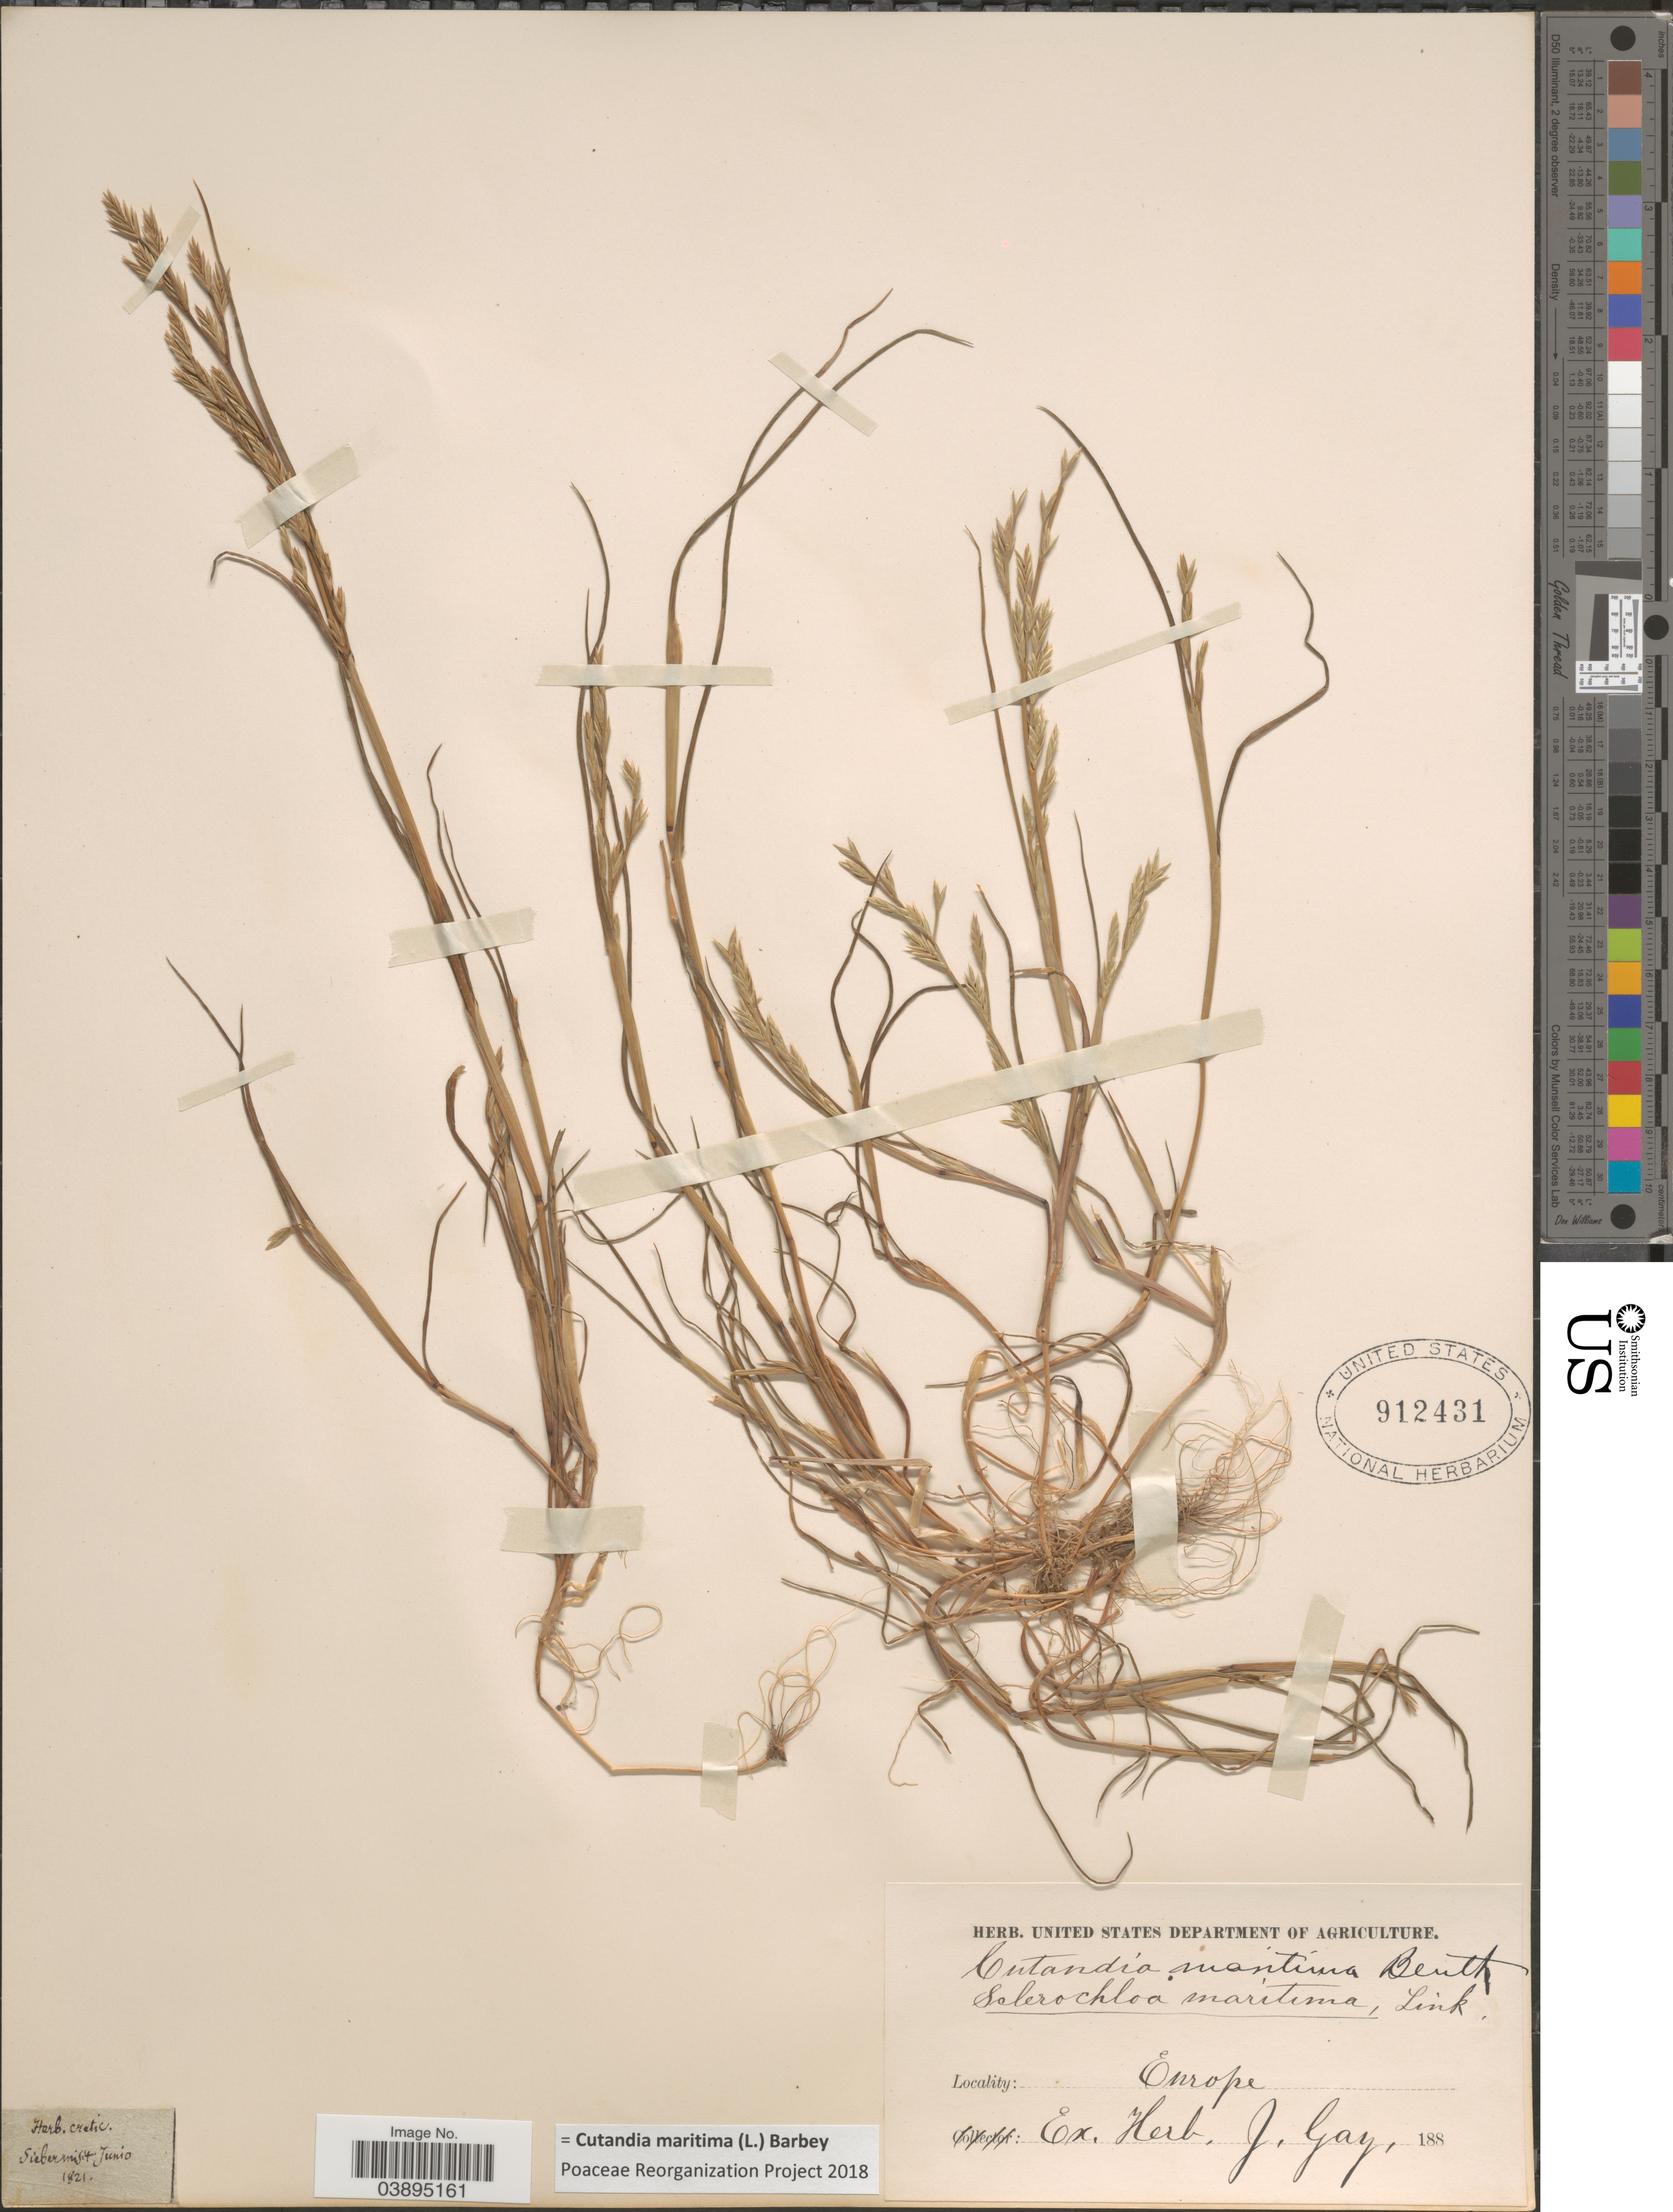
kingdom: Plantae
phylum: Tracheophyta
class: Liliopsida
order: Poales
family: Poaceae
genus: Cutandia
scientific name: Cutandia maritima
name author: (L.) Barbey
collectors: ex herb. J. Gay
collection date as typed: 188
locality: Europe.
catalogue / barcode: US 912431